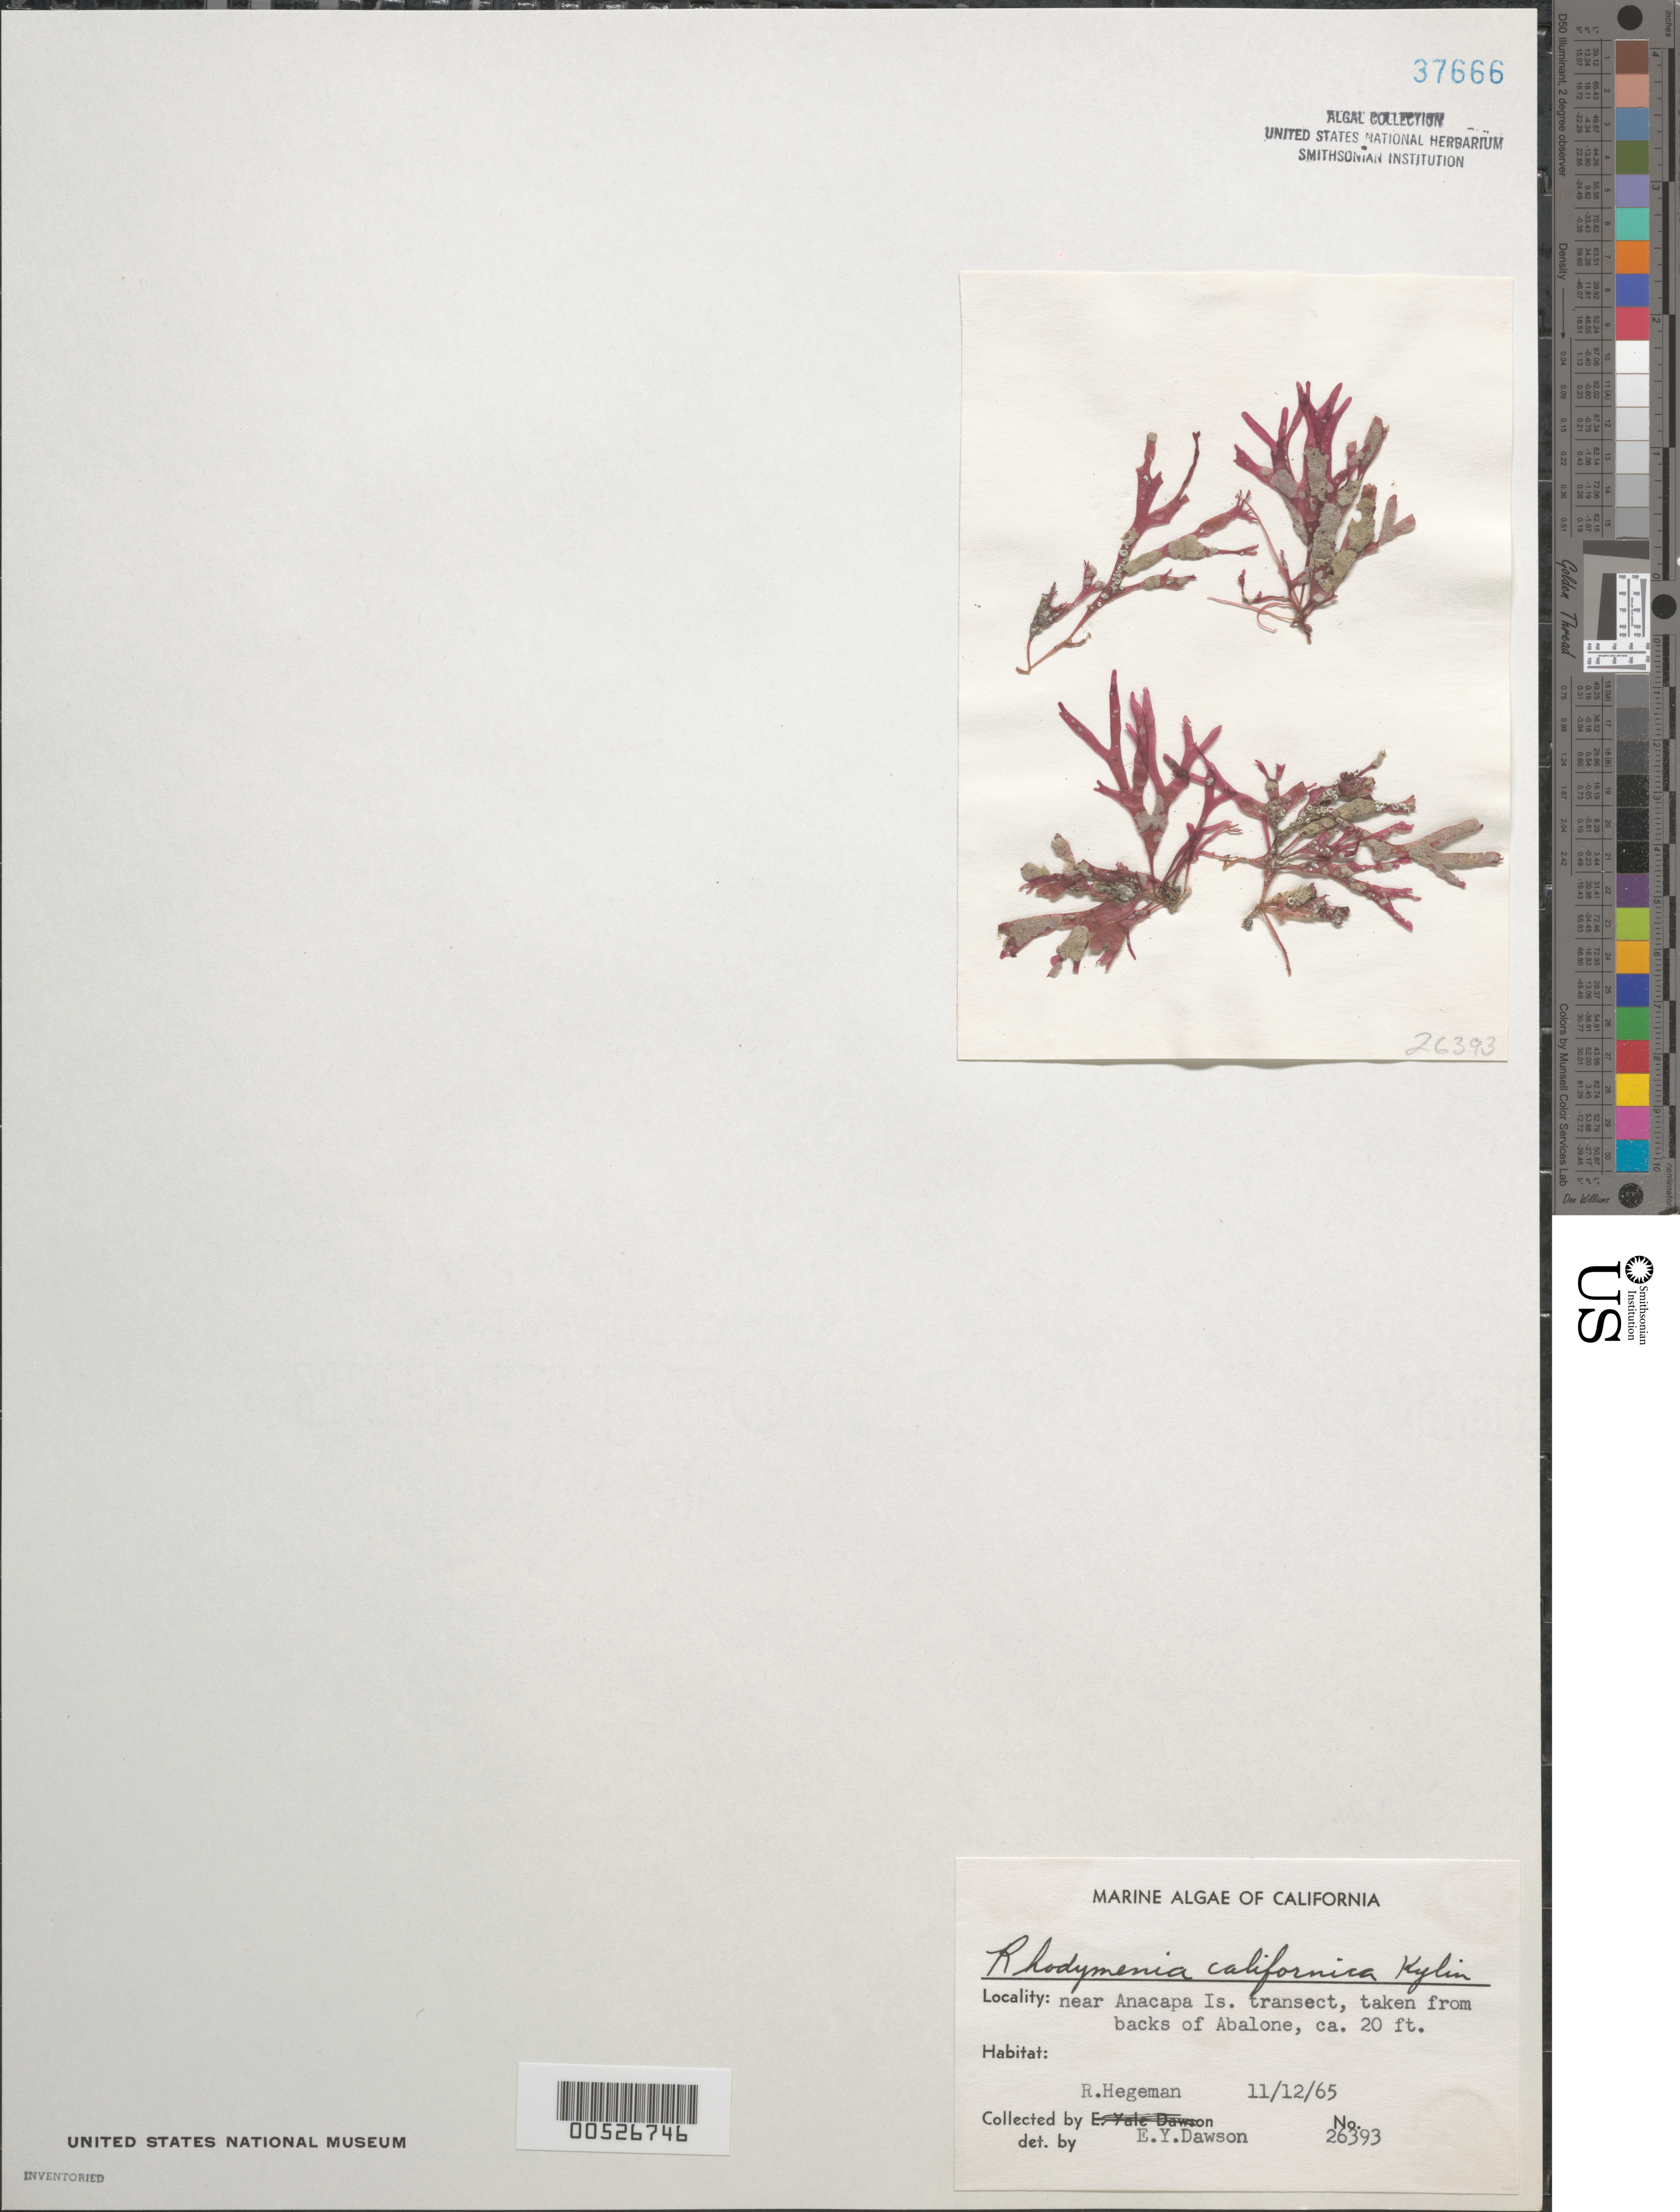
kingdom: Plantae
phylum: Rhodophyta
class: Florideophyceae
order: Rhodymeniales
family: Rhodymeniaceae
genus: Rhodymenia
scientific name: Rhodymenia californica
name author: Kylin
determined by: Dawson, E. Y.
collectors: R. Hegeman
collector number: EYD 26393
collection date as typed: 12 Nov 1965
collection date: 1965-11-12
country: United States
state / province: California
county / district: Ventura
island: Anacapa Island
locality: Near the island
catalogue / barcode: US 37666